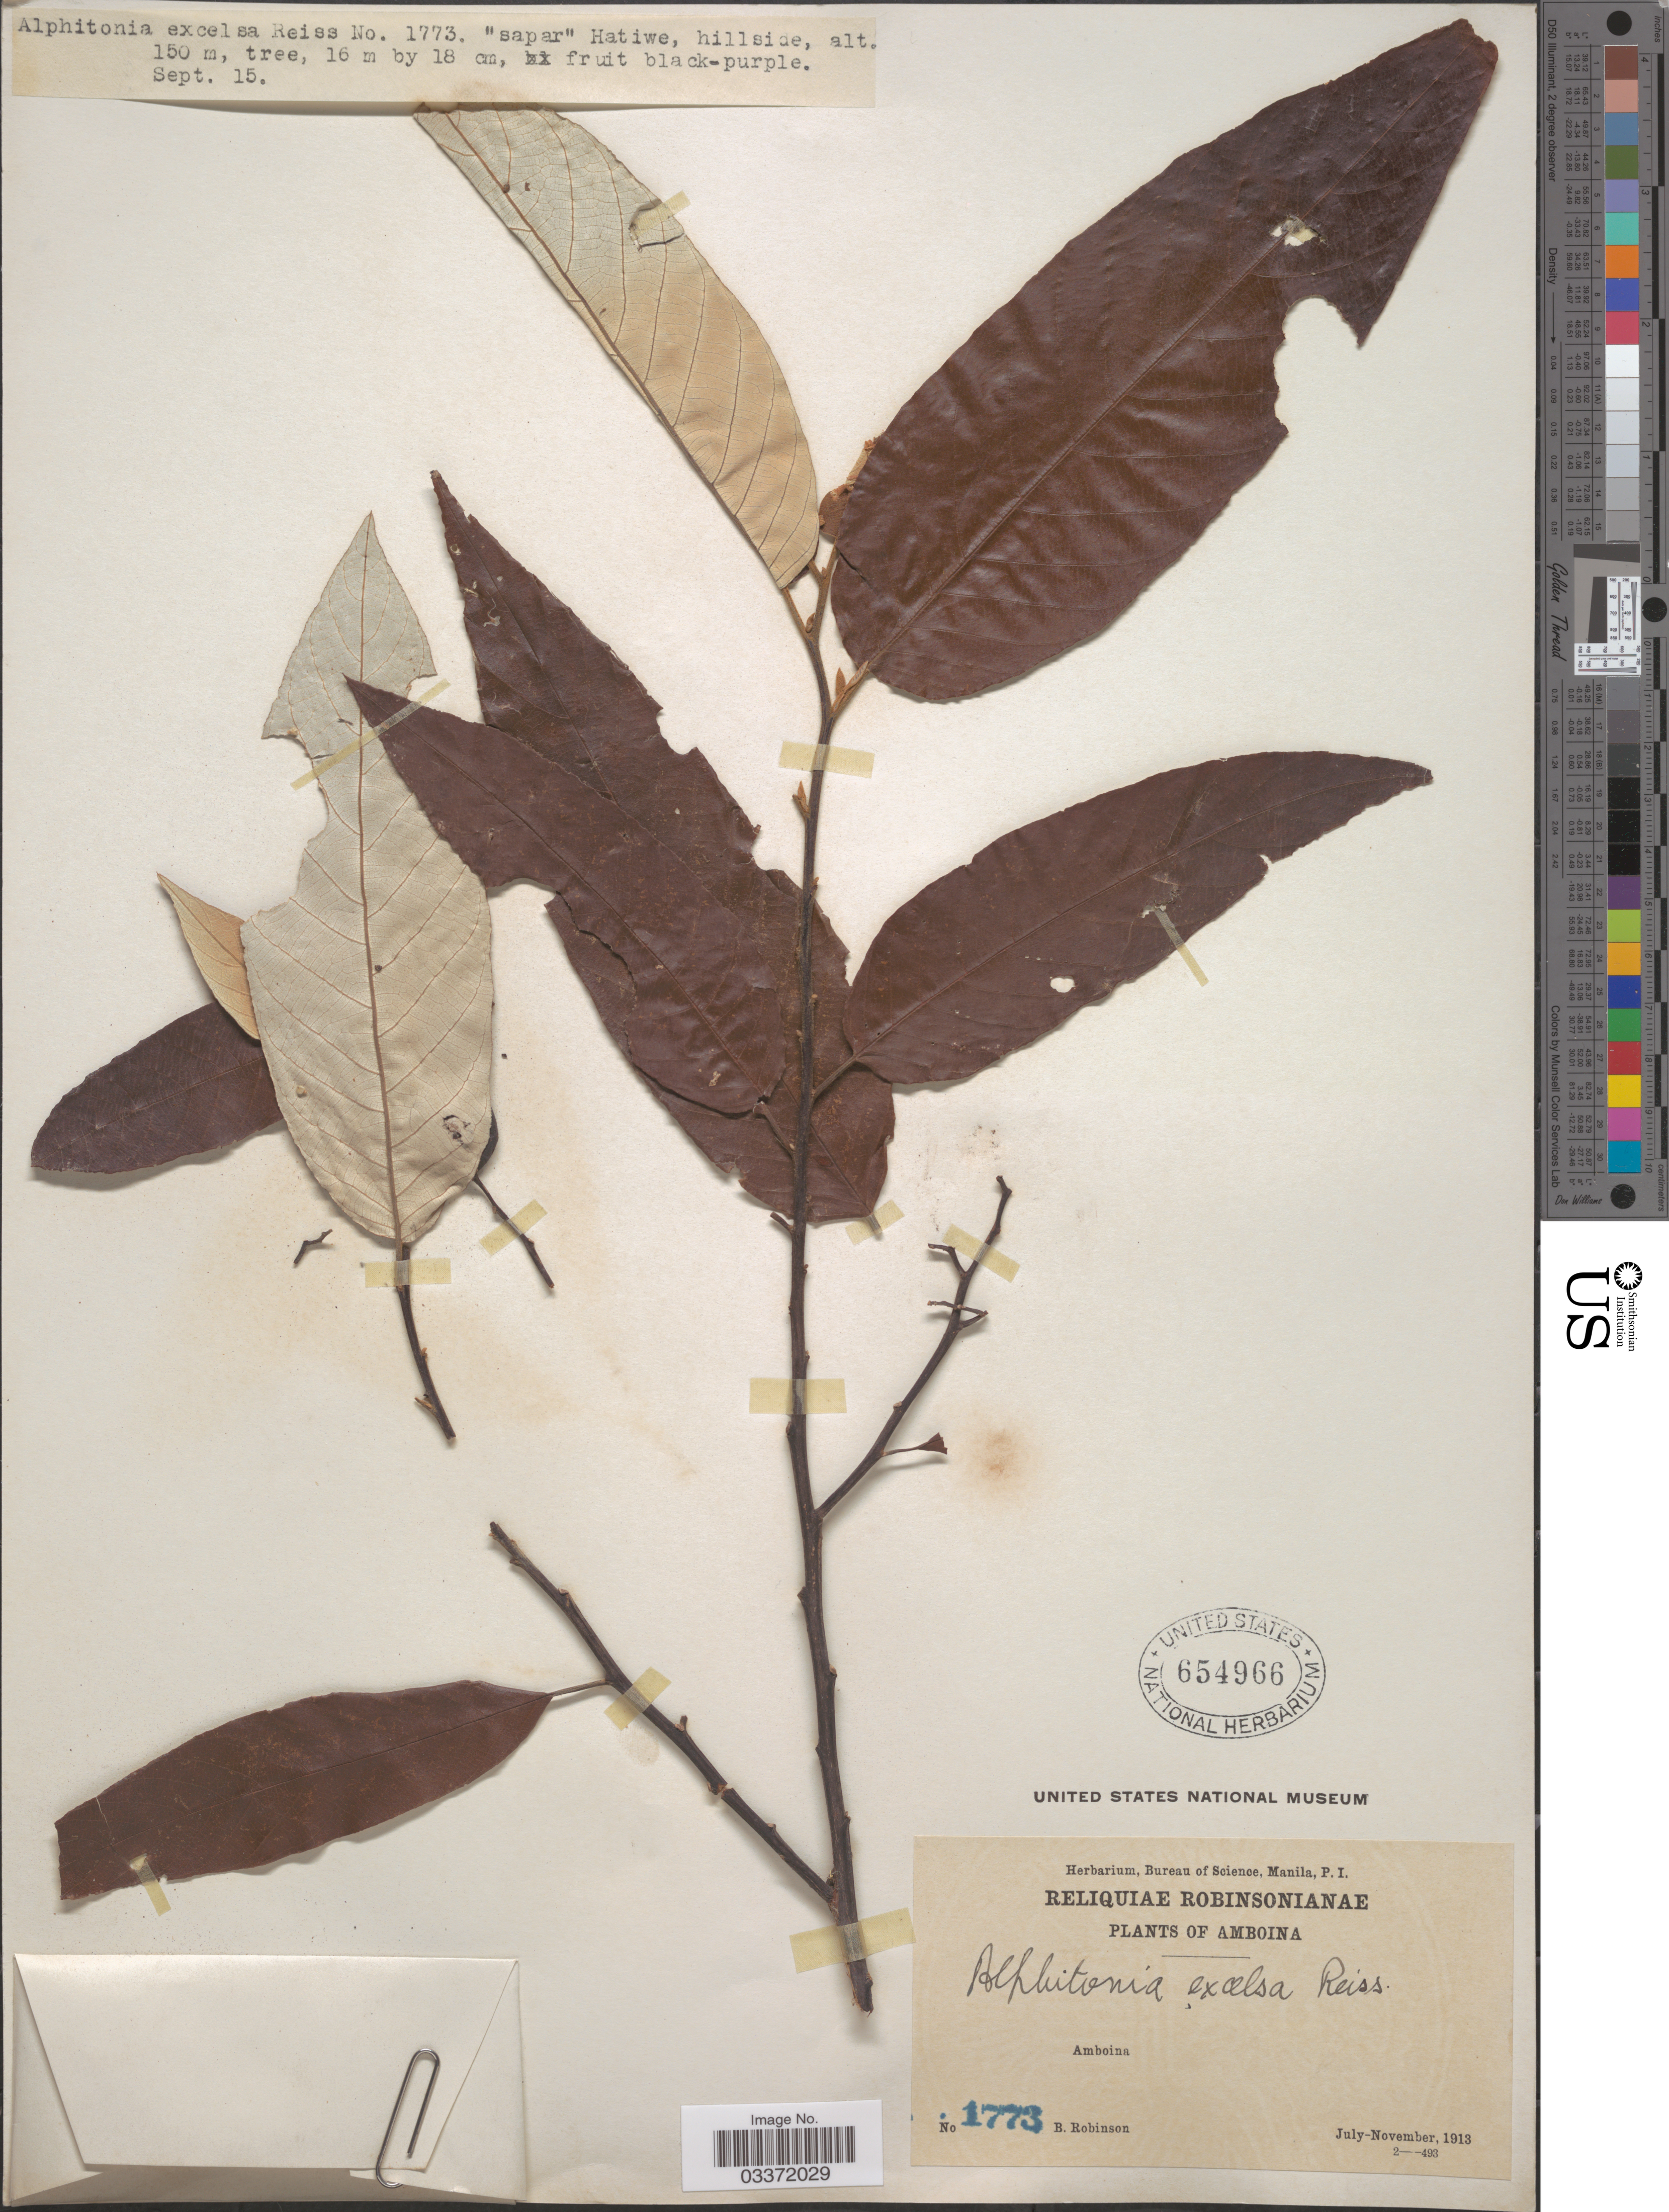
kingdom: Plantae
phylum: Tracheophyta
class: Magnoliopsida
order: Rosales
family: Rhamnaceae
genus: Alphitonia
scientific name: Alphitonia excelsa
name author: Reissek ex Endl.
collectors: B. Robinson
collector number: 1773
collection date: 1913-07/1913-11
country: Indonesia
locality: Amboina.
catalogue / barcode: US 654966